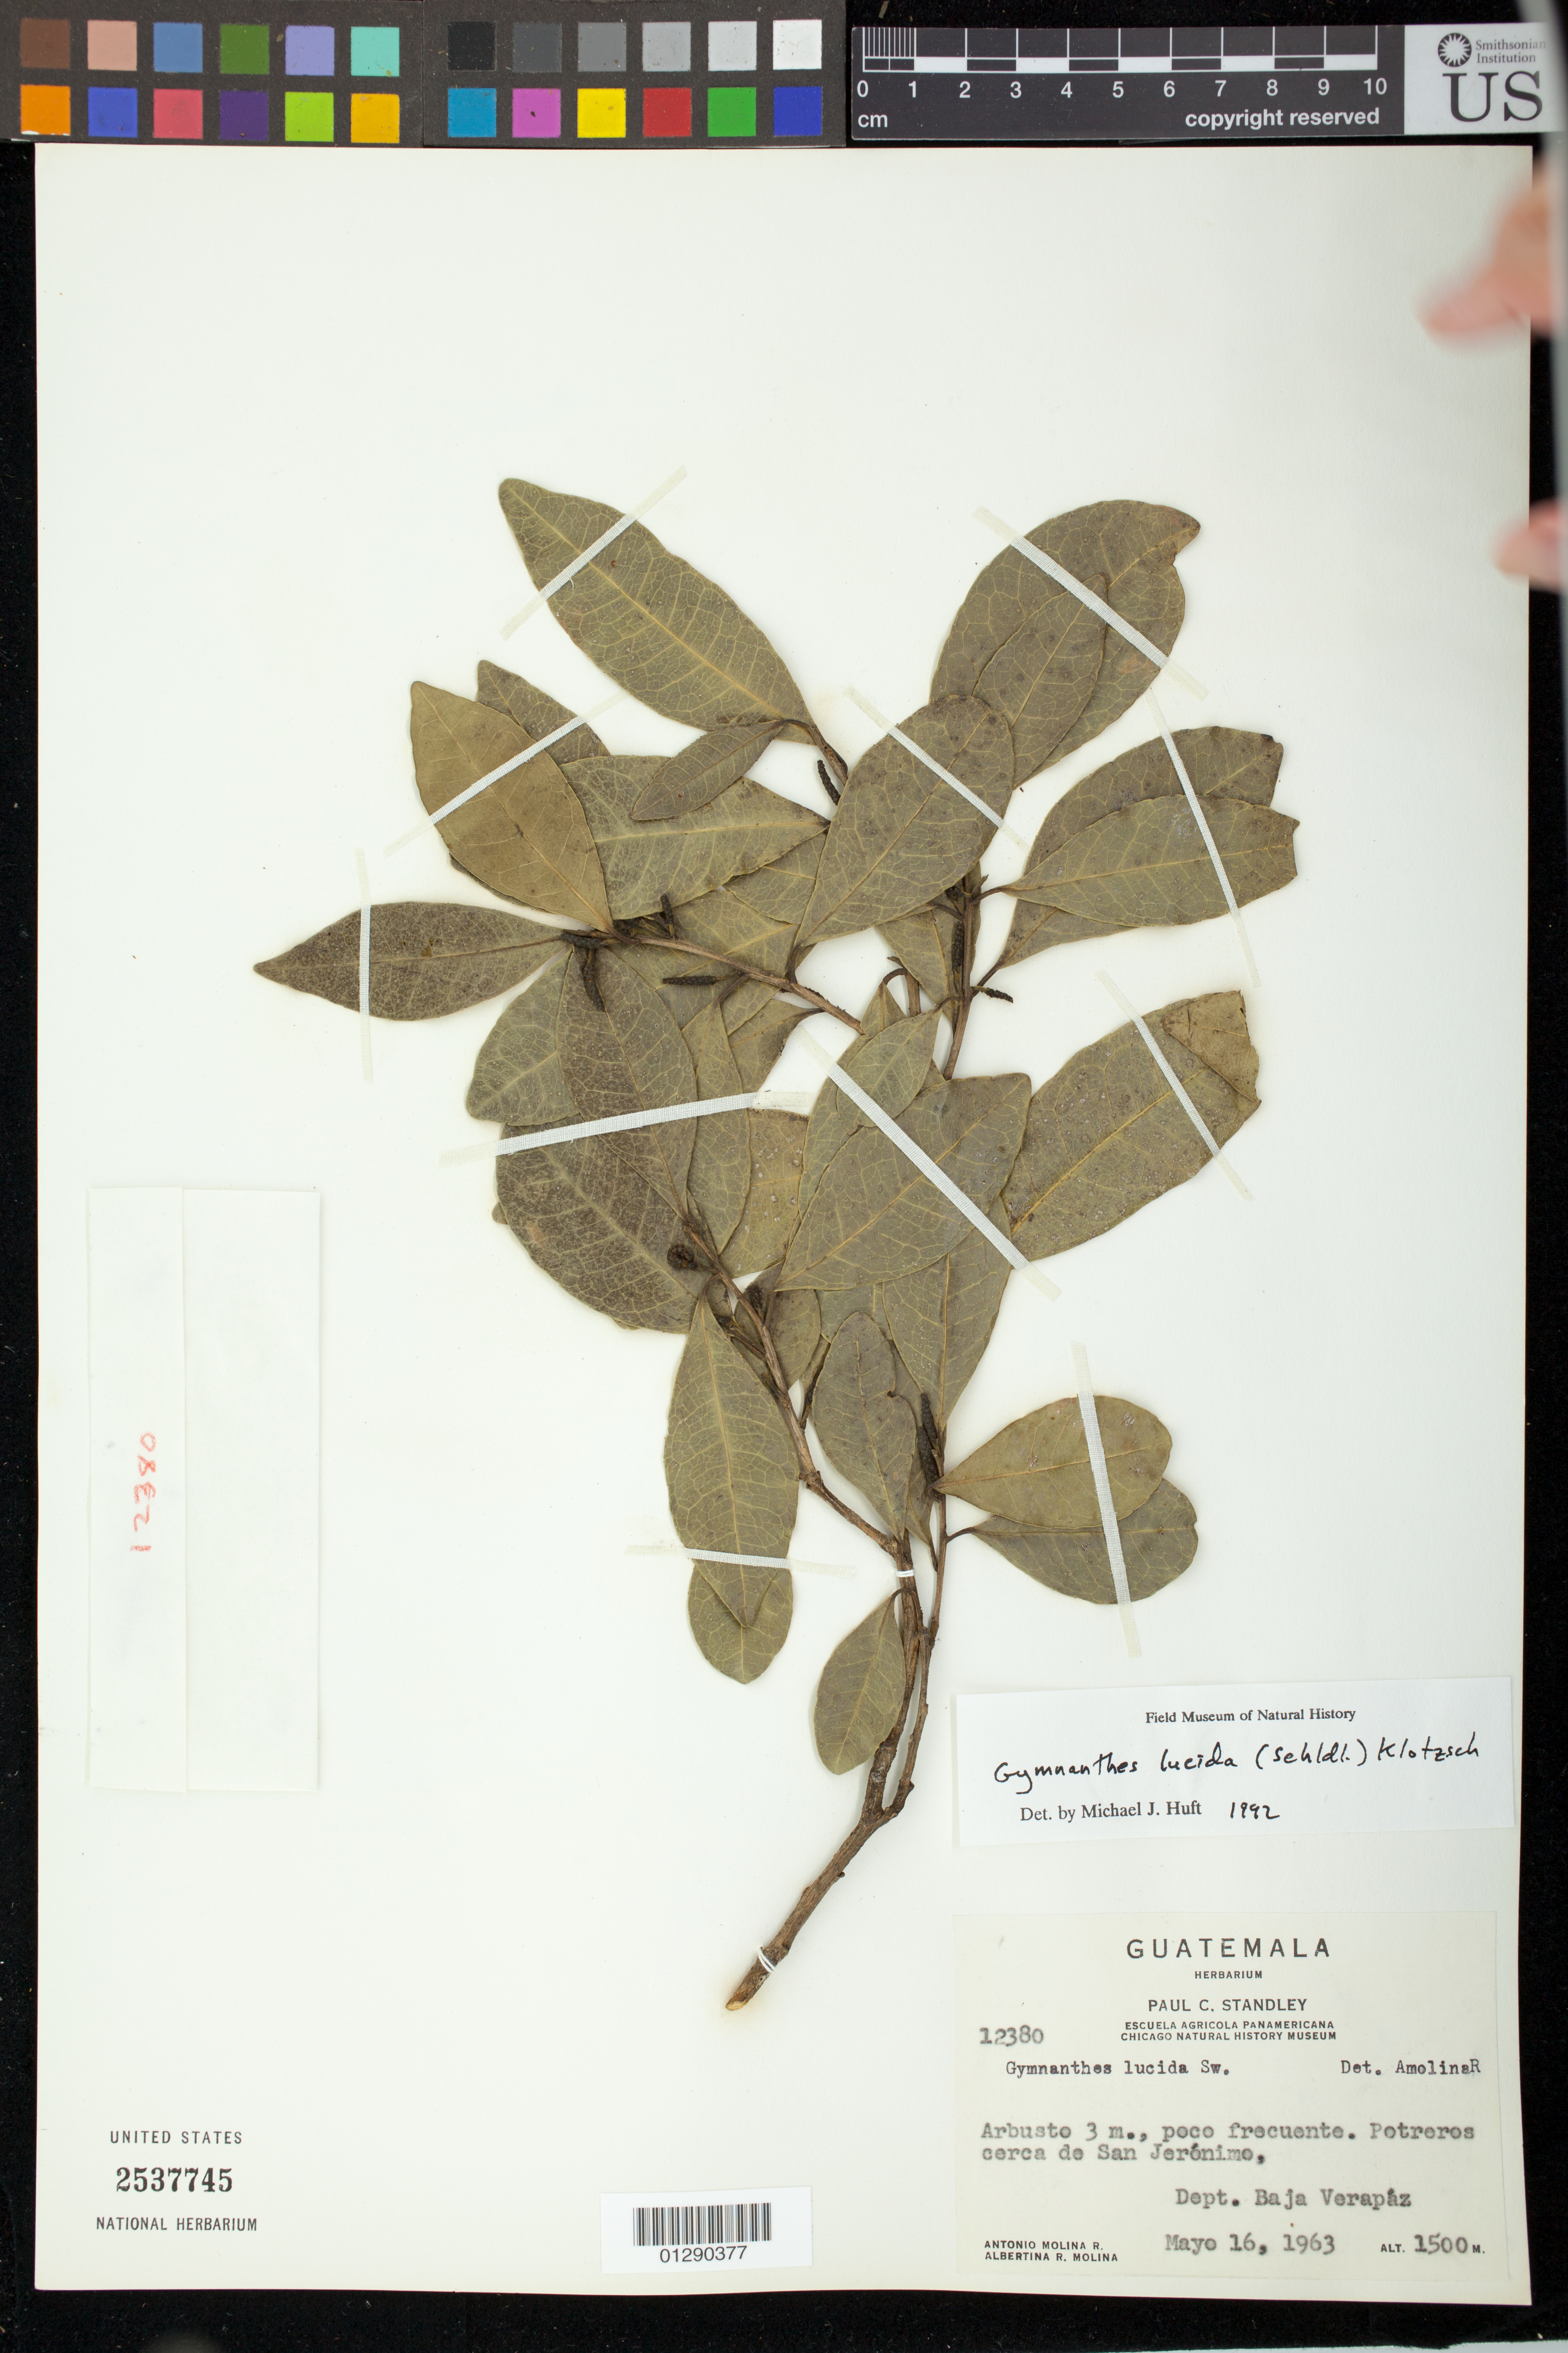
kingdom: Plantae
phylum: Tracheophyta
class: Magnoliopsida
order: Malpighiales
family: Euphorbiaceae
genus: Gymnanthes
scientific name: Gymnanthes lucida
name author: Sw.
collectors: A. Molina R. & A. R. Molina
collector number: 12380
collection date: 1963-05-16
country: Guatemala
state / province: Baja Verapaz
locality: Potreros cerca de San Jeronimo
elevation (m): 1500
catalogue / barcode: US 2537745